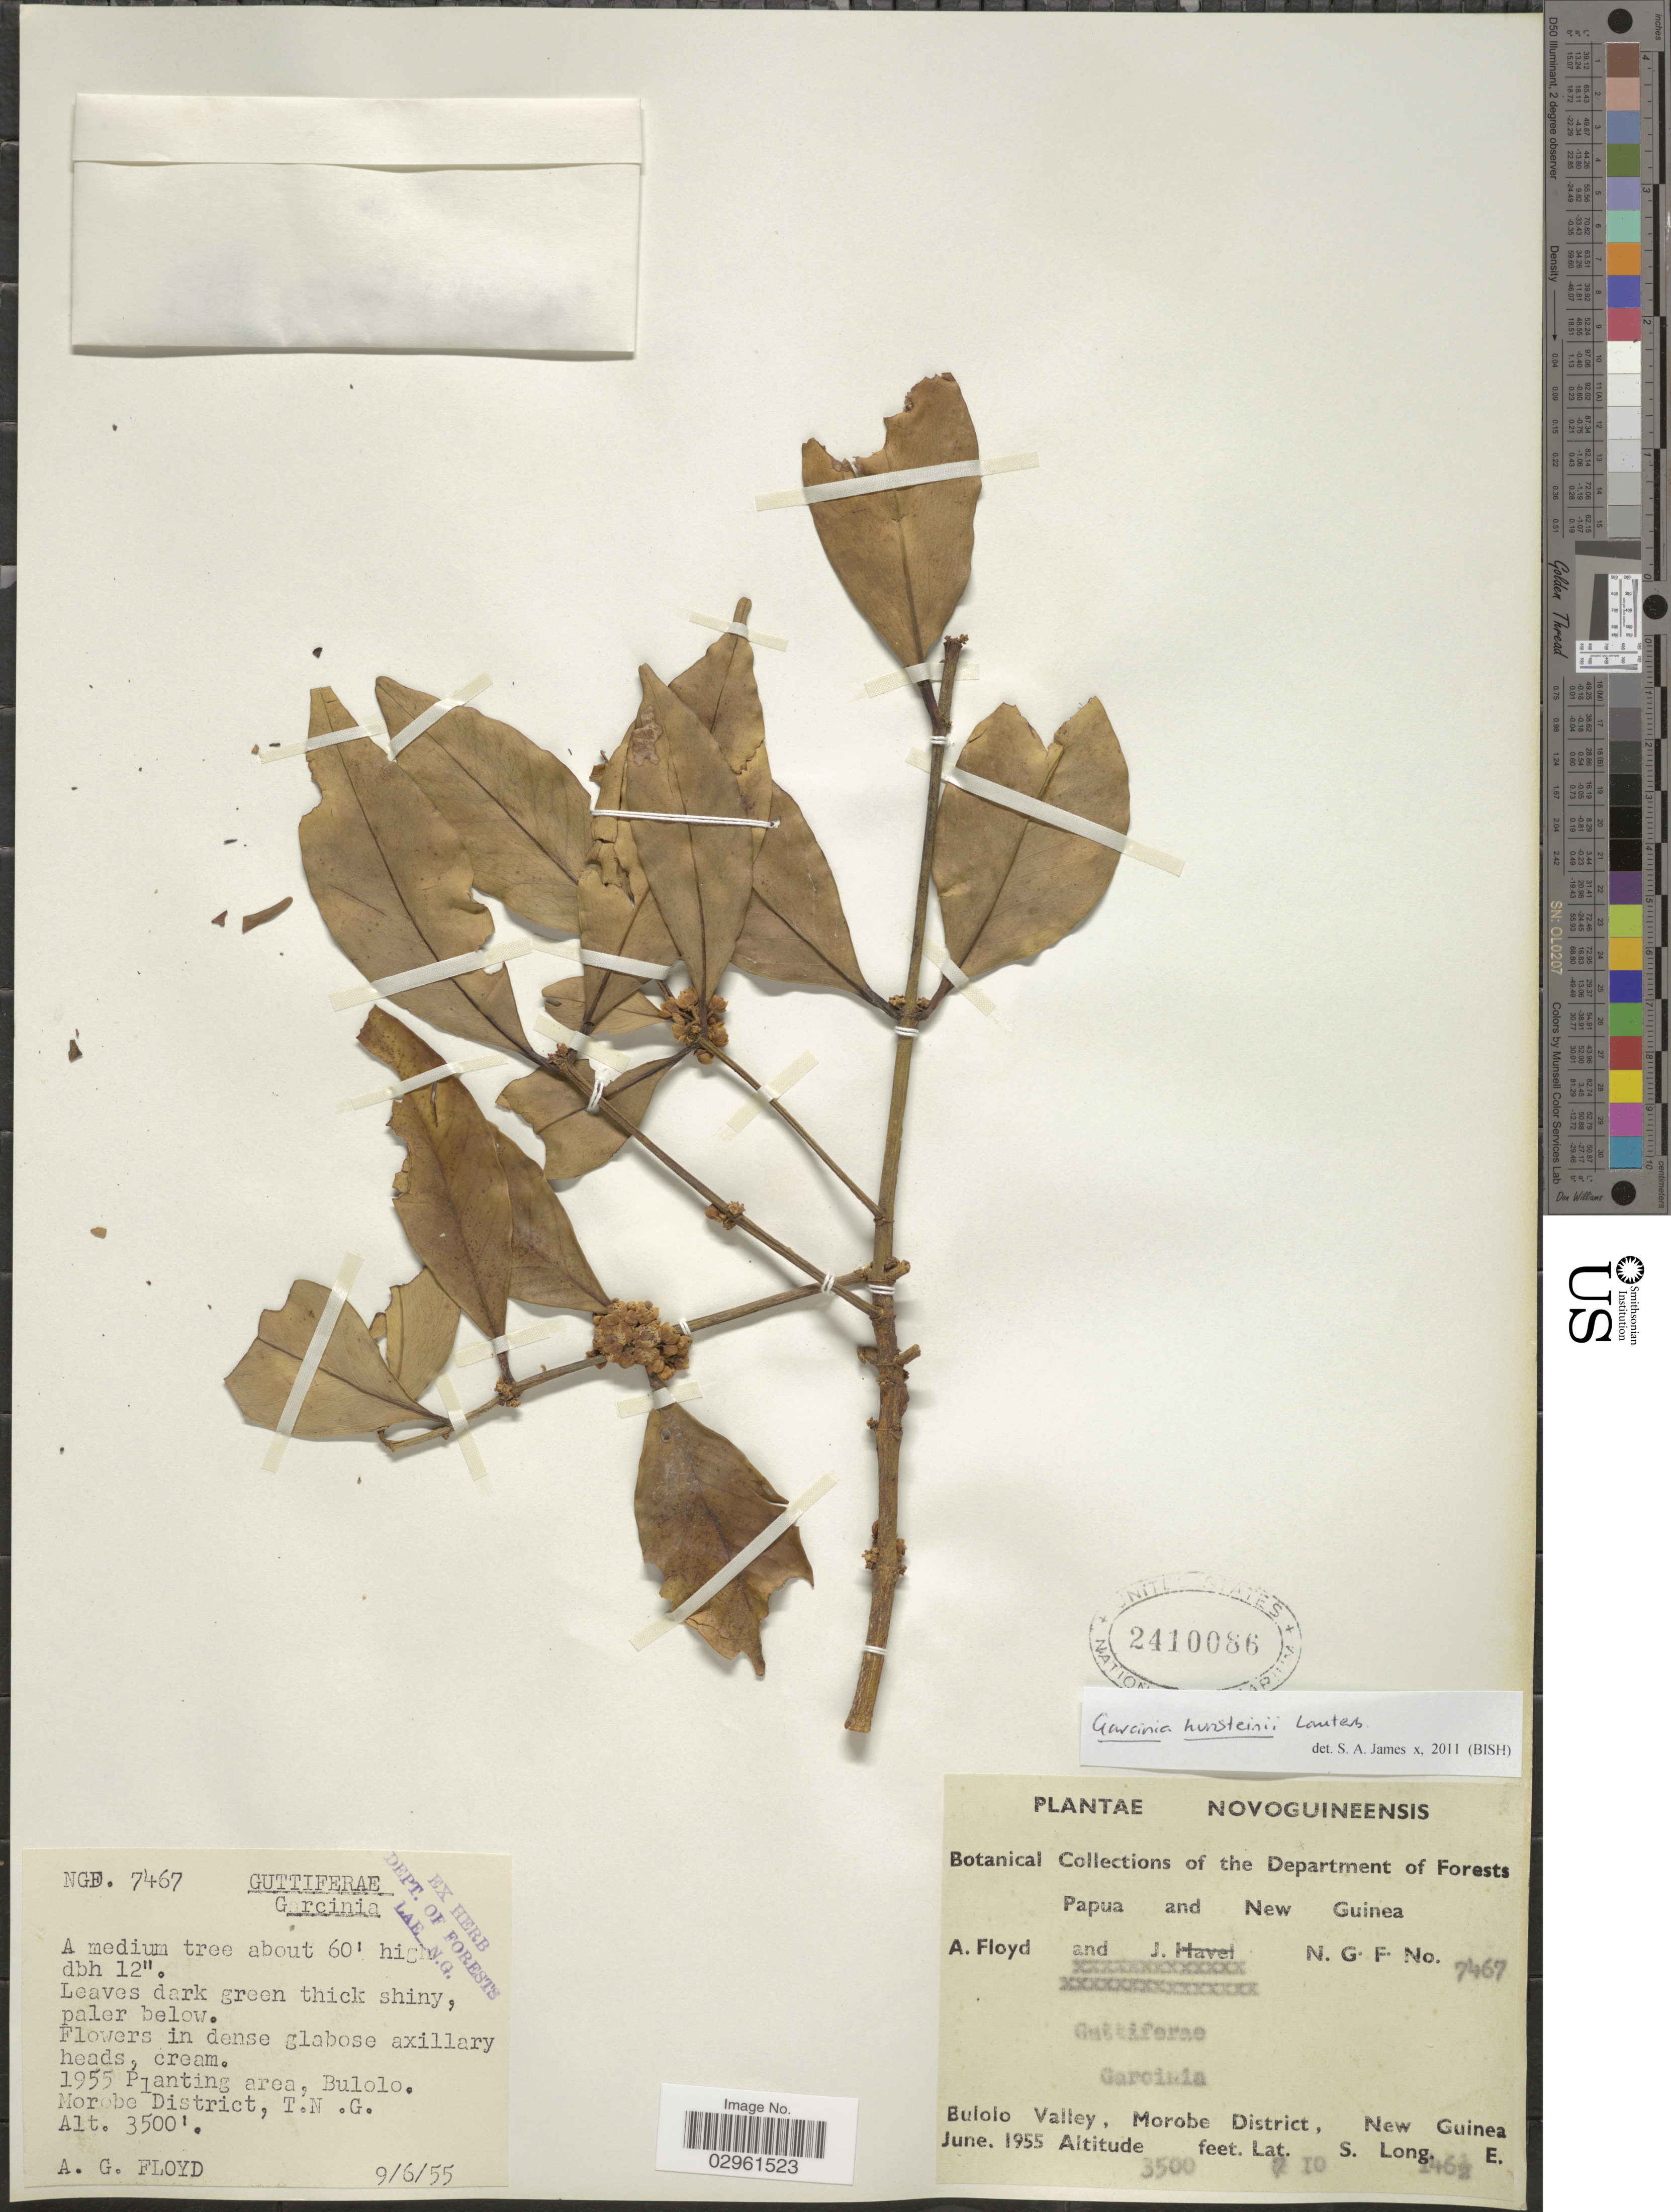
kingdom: Plantae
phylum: Tracheophyta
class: Magnoliopsida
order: Malpighiales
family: Clusiaceae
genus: Garcinia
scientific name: Garcinia hunsteinii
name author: Lauterb.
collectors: A. G. Floyd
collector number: NGF7467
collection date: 1955-06-09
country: Papua New Guinea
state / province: Morobe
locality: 1955 Planting area, Bulolo, Morobe District, T.N.G. Papua and New Guinea.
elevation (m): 1067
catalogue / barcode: US 2410086